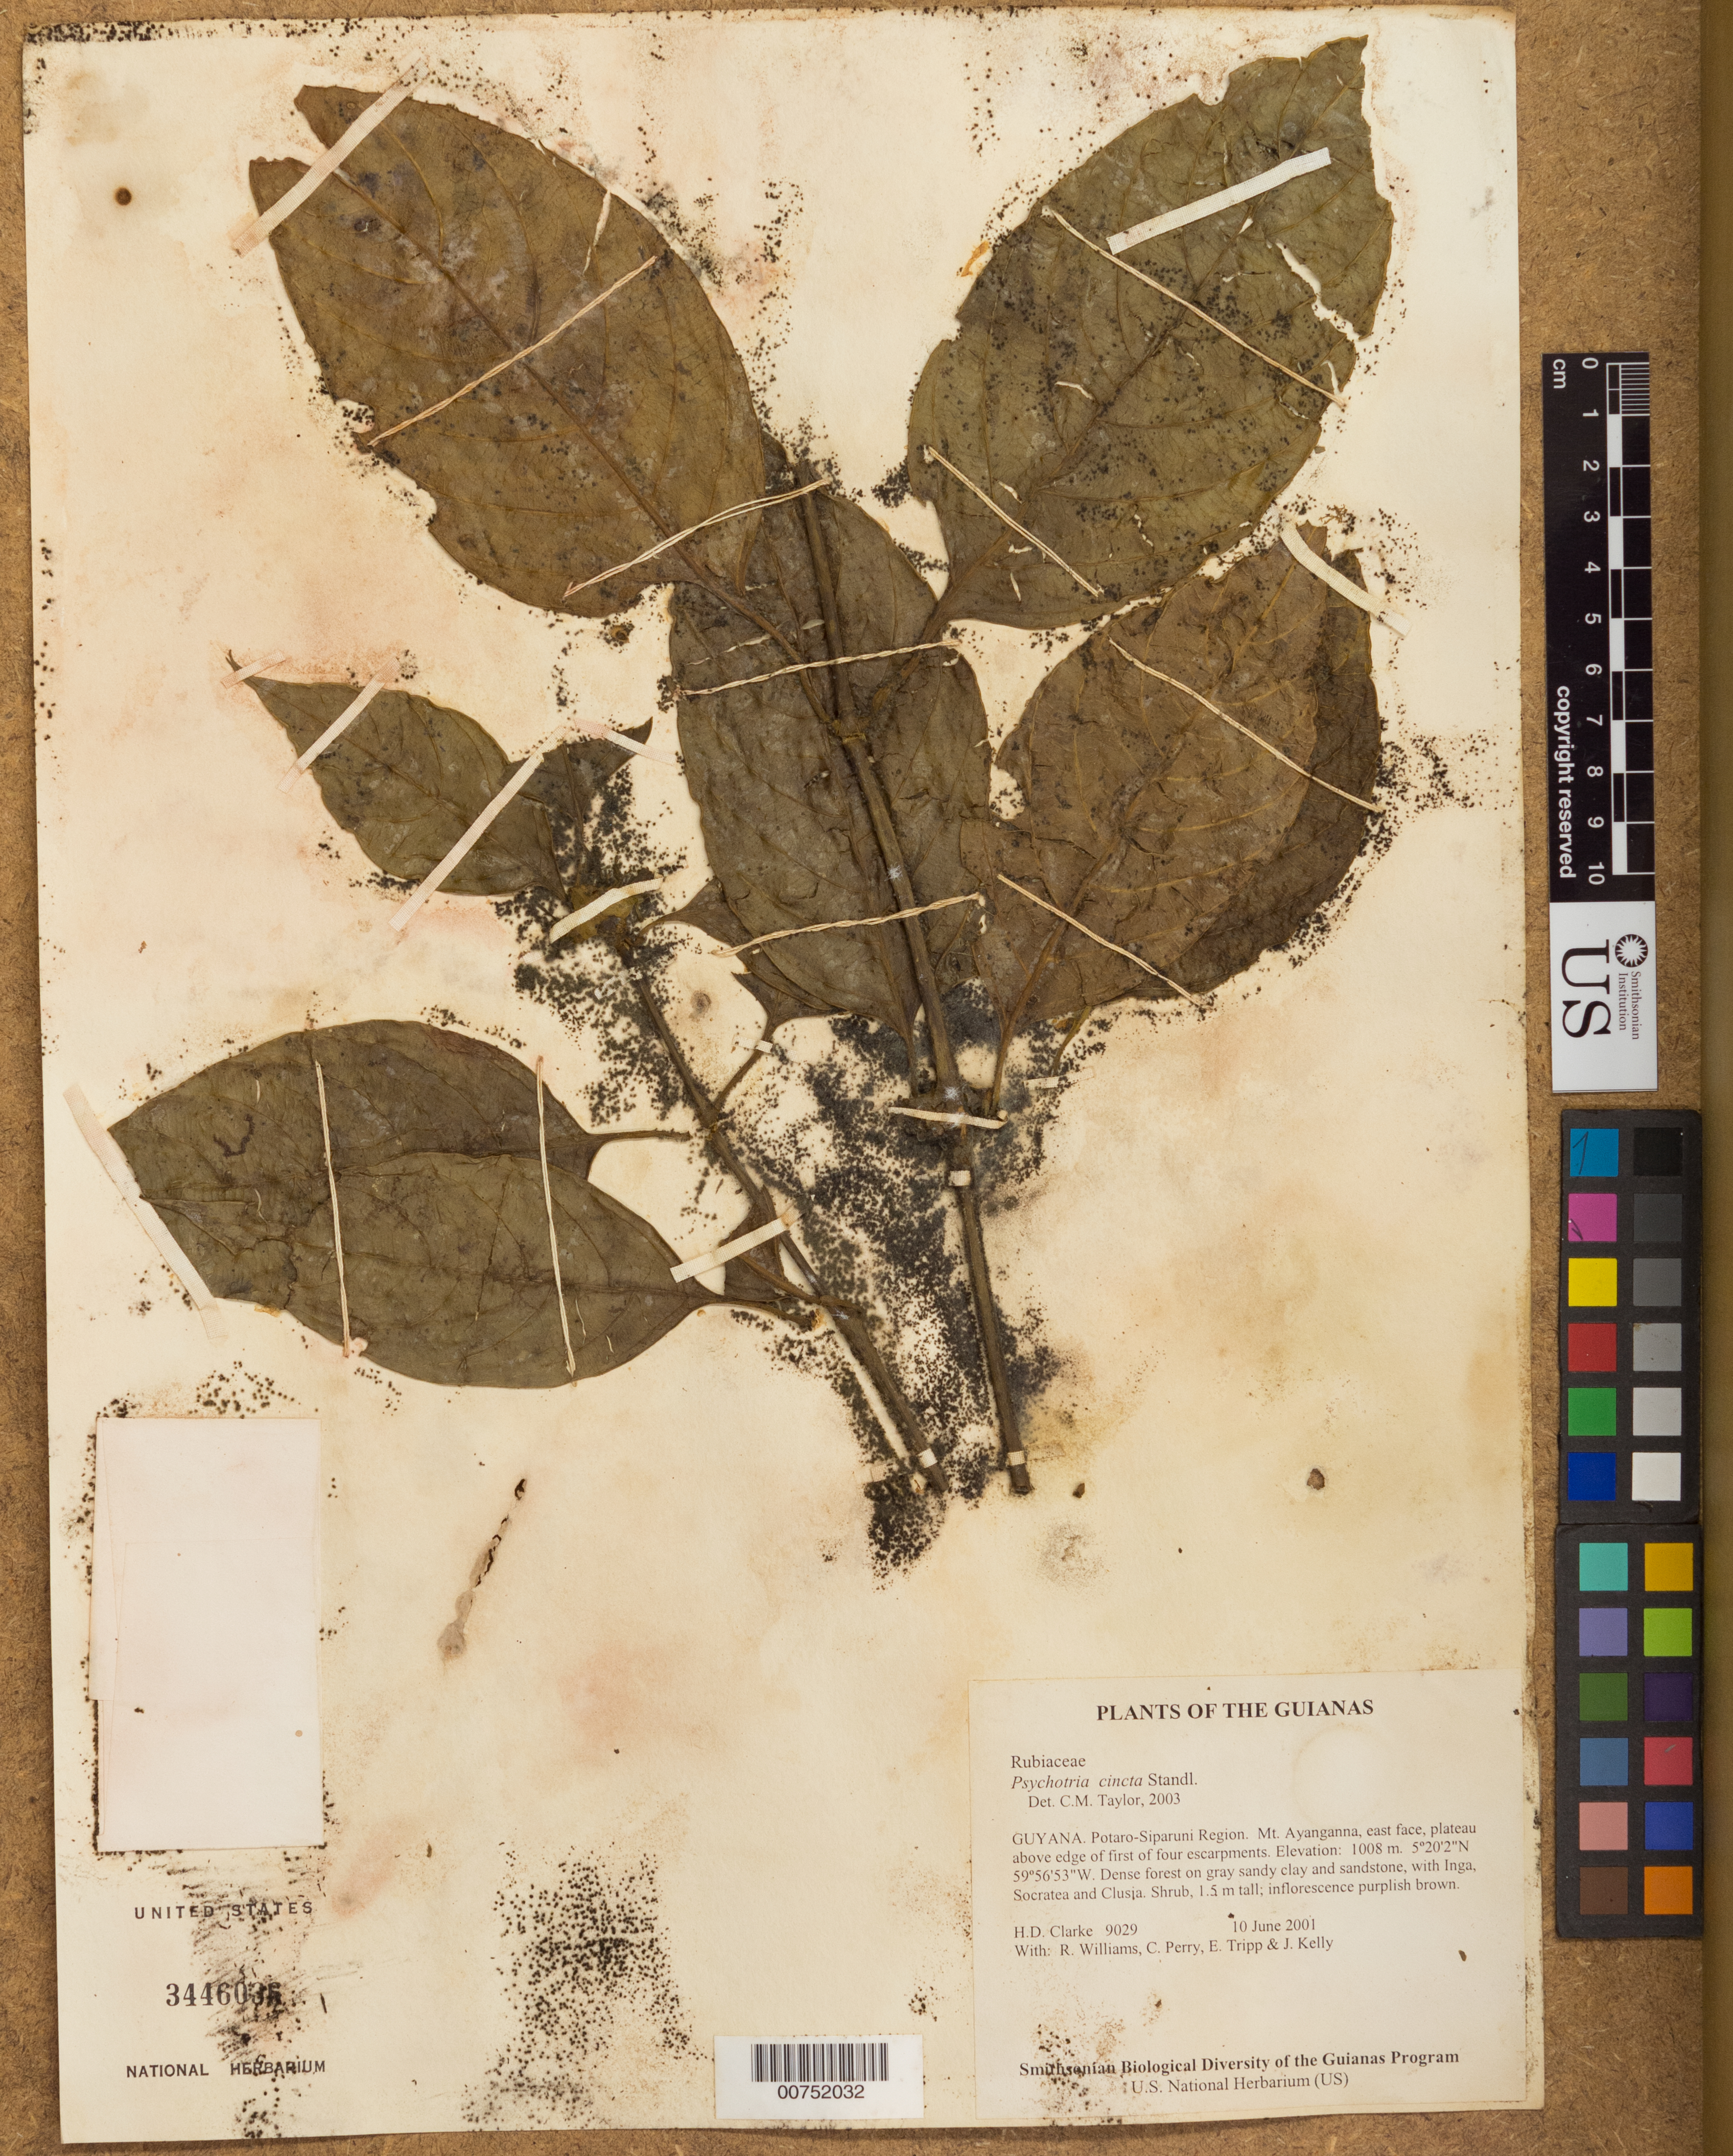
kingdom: Plantae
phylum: Tracheophyta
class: Magnoliopsida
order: Gentianales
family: Rubiaceae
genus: Psychotria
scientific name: Psychotria cincta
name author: Standl.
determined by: Taylor, Charlotte M.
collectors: H. D. Clarke, R. Williams, C. Perry, E. Tripp & J. Kelly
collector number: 9029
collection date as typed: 10 June 2001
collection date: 2001-06-10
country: Guyana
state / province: Potaro-Siparuni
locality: Mt. Ayanganna, east face, plateau above edge of first of four escarpments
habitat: Dense forest on gray sandy clay and sandstone, with Inga, Socratea and Clusia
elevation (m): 1008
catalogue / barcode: US 3446036